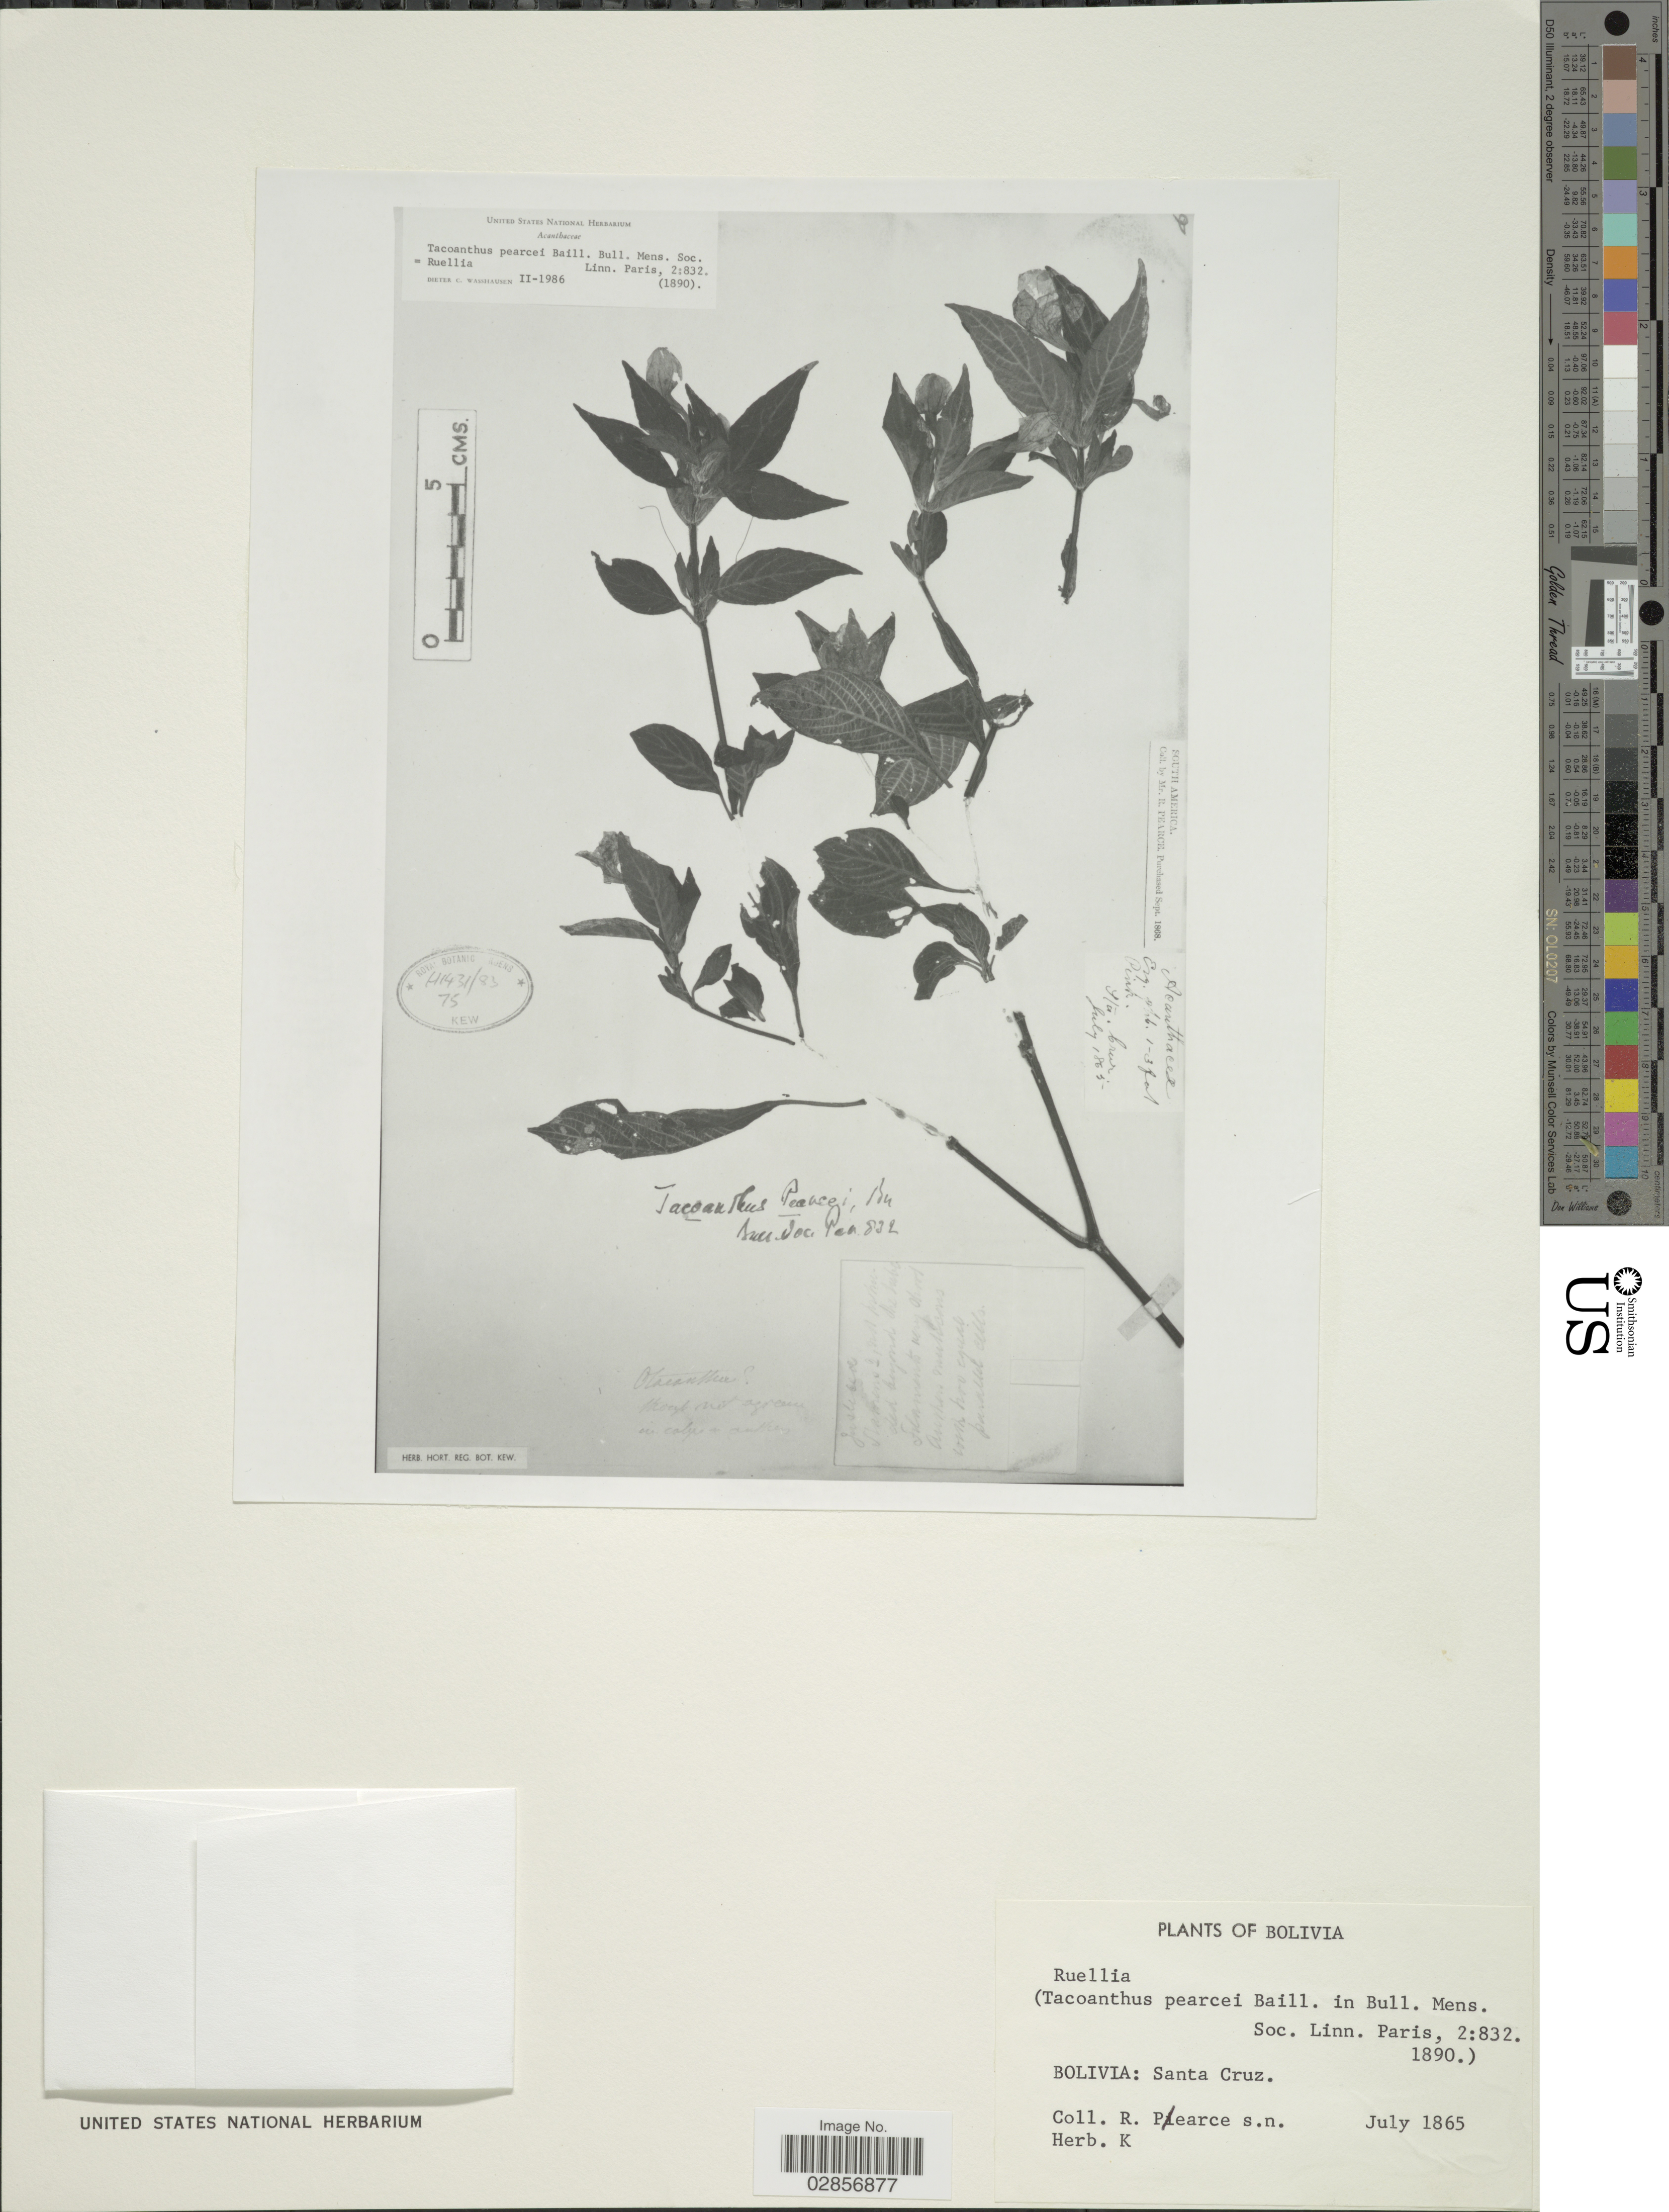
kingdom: Plantae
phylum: Tracheophyta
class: Magnoliopsida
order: Lamiales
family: Acanthaceae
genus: Tacoanthus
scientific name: Tacoanthus sp.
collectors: R. Pearce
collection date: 1865-07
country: Bolivia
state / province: Santa Cruz